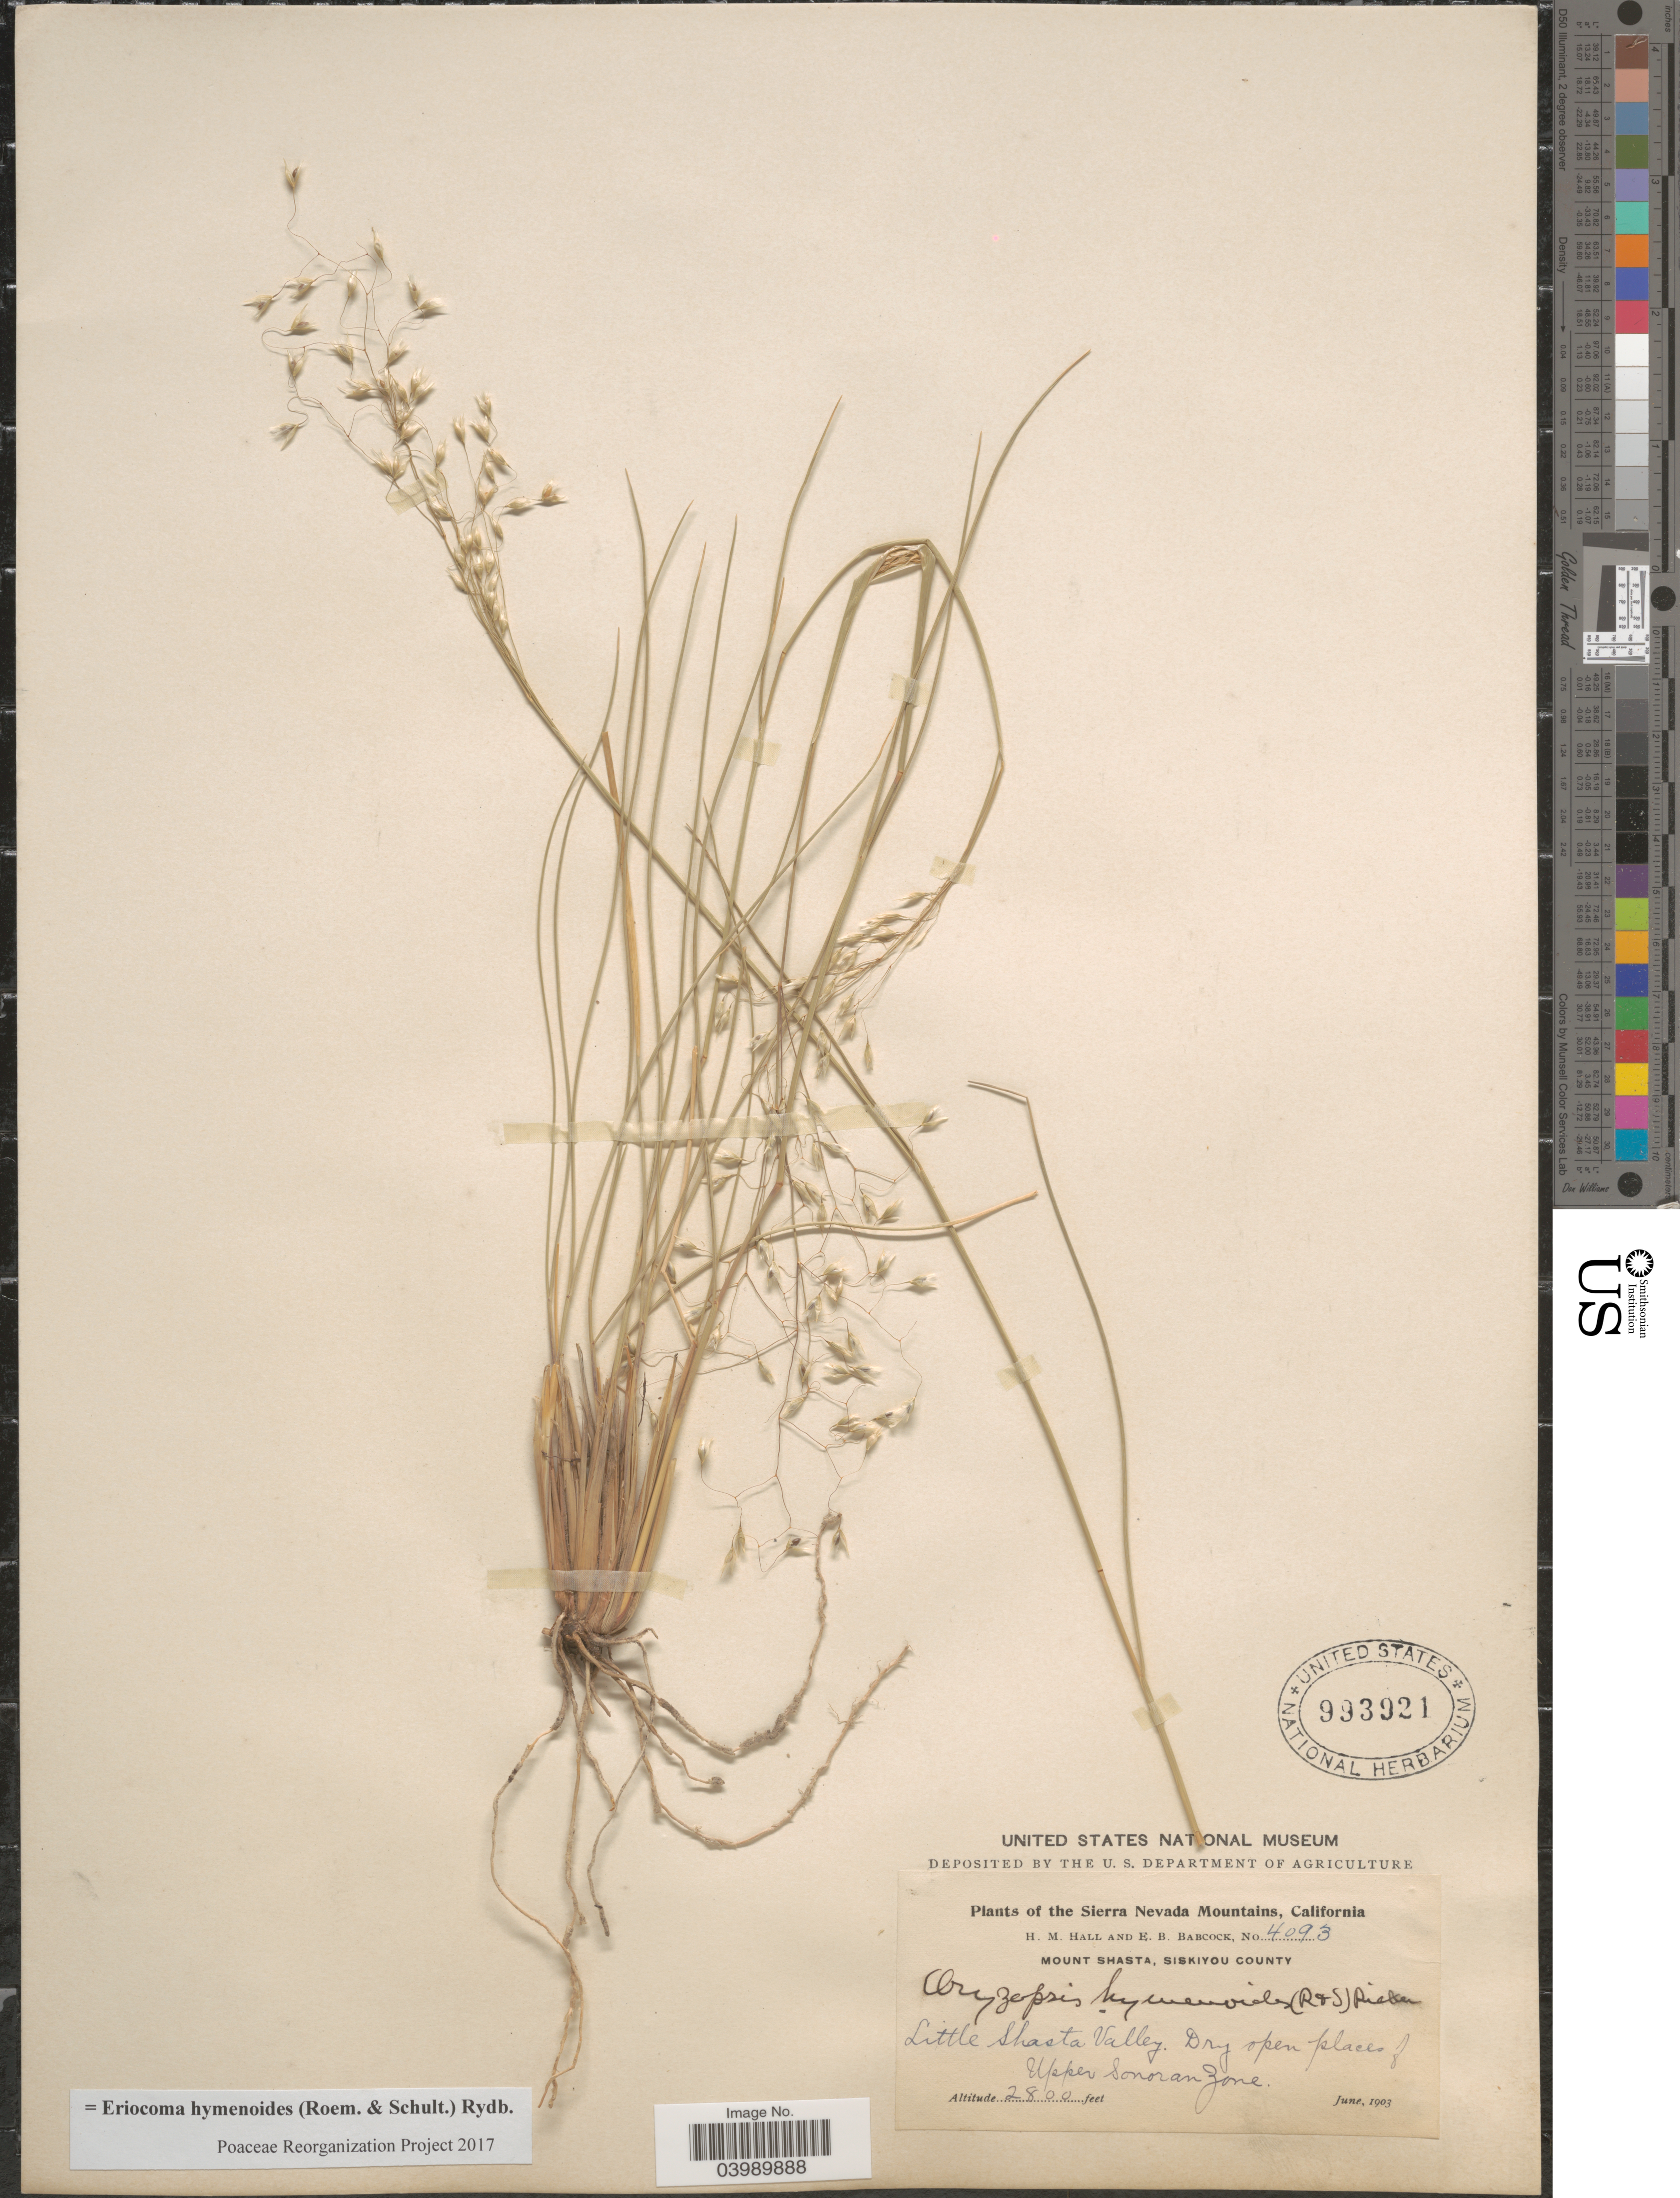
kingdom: Plantae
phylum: Tracheophyta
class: Liliopsida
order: Poales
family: Poaceae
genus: Eriocoma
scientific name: Eriocoma hymenoides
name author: (Roem. & Schult.) Rydb.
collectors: H. M. Hall & E. B. Babcock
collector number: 4093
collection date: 1903-06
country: United States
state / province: California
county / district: Siskiyou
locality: Sierra Nevada Mountains. Mount Shasta, Siskiyou County. Little Shasta Valley. Dry open places of Upper Sonoran Zone.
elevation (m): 853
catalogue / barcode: US 993921